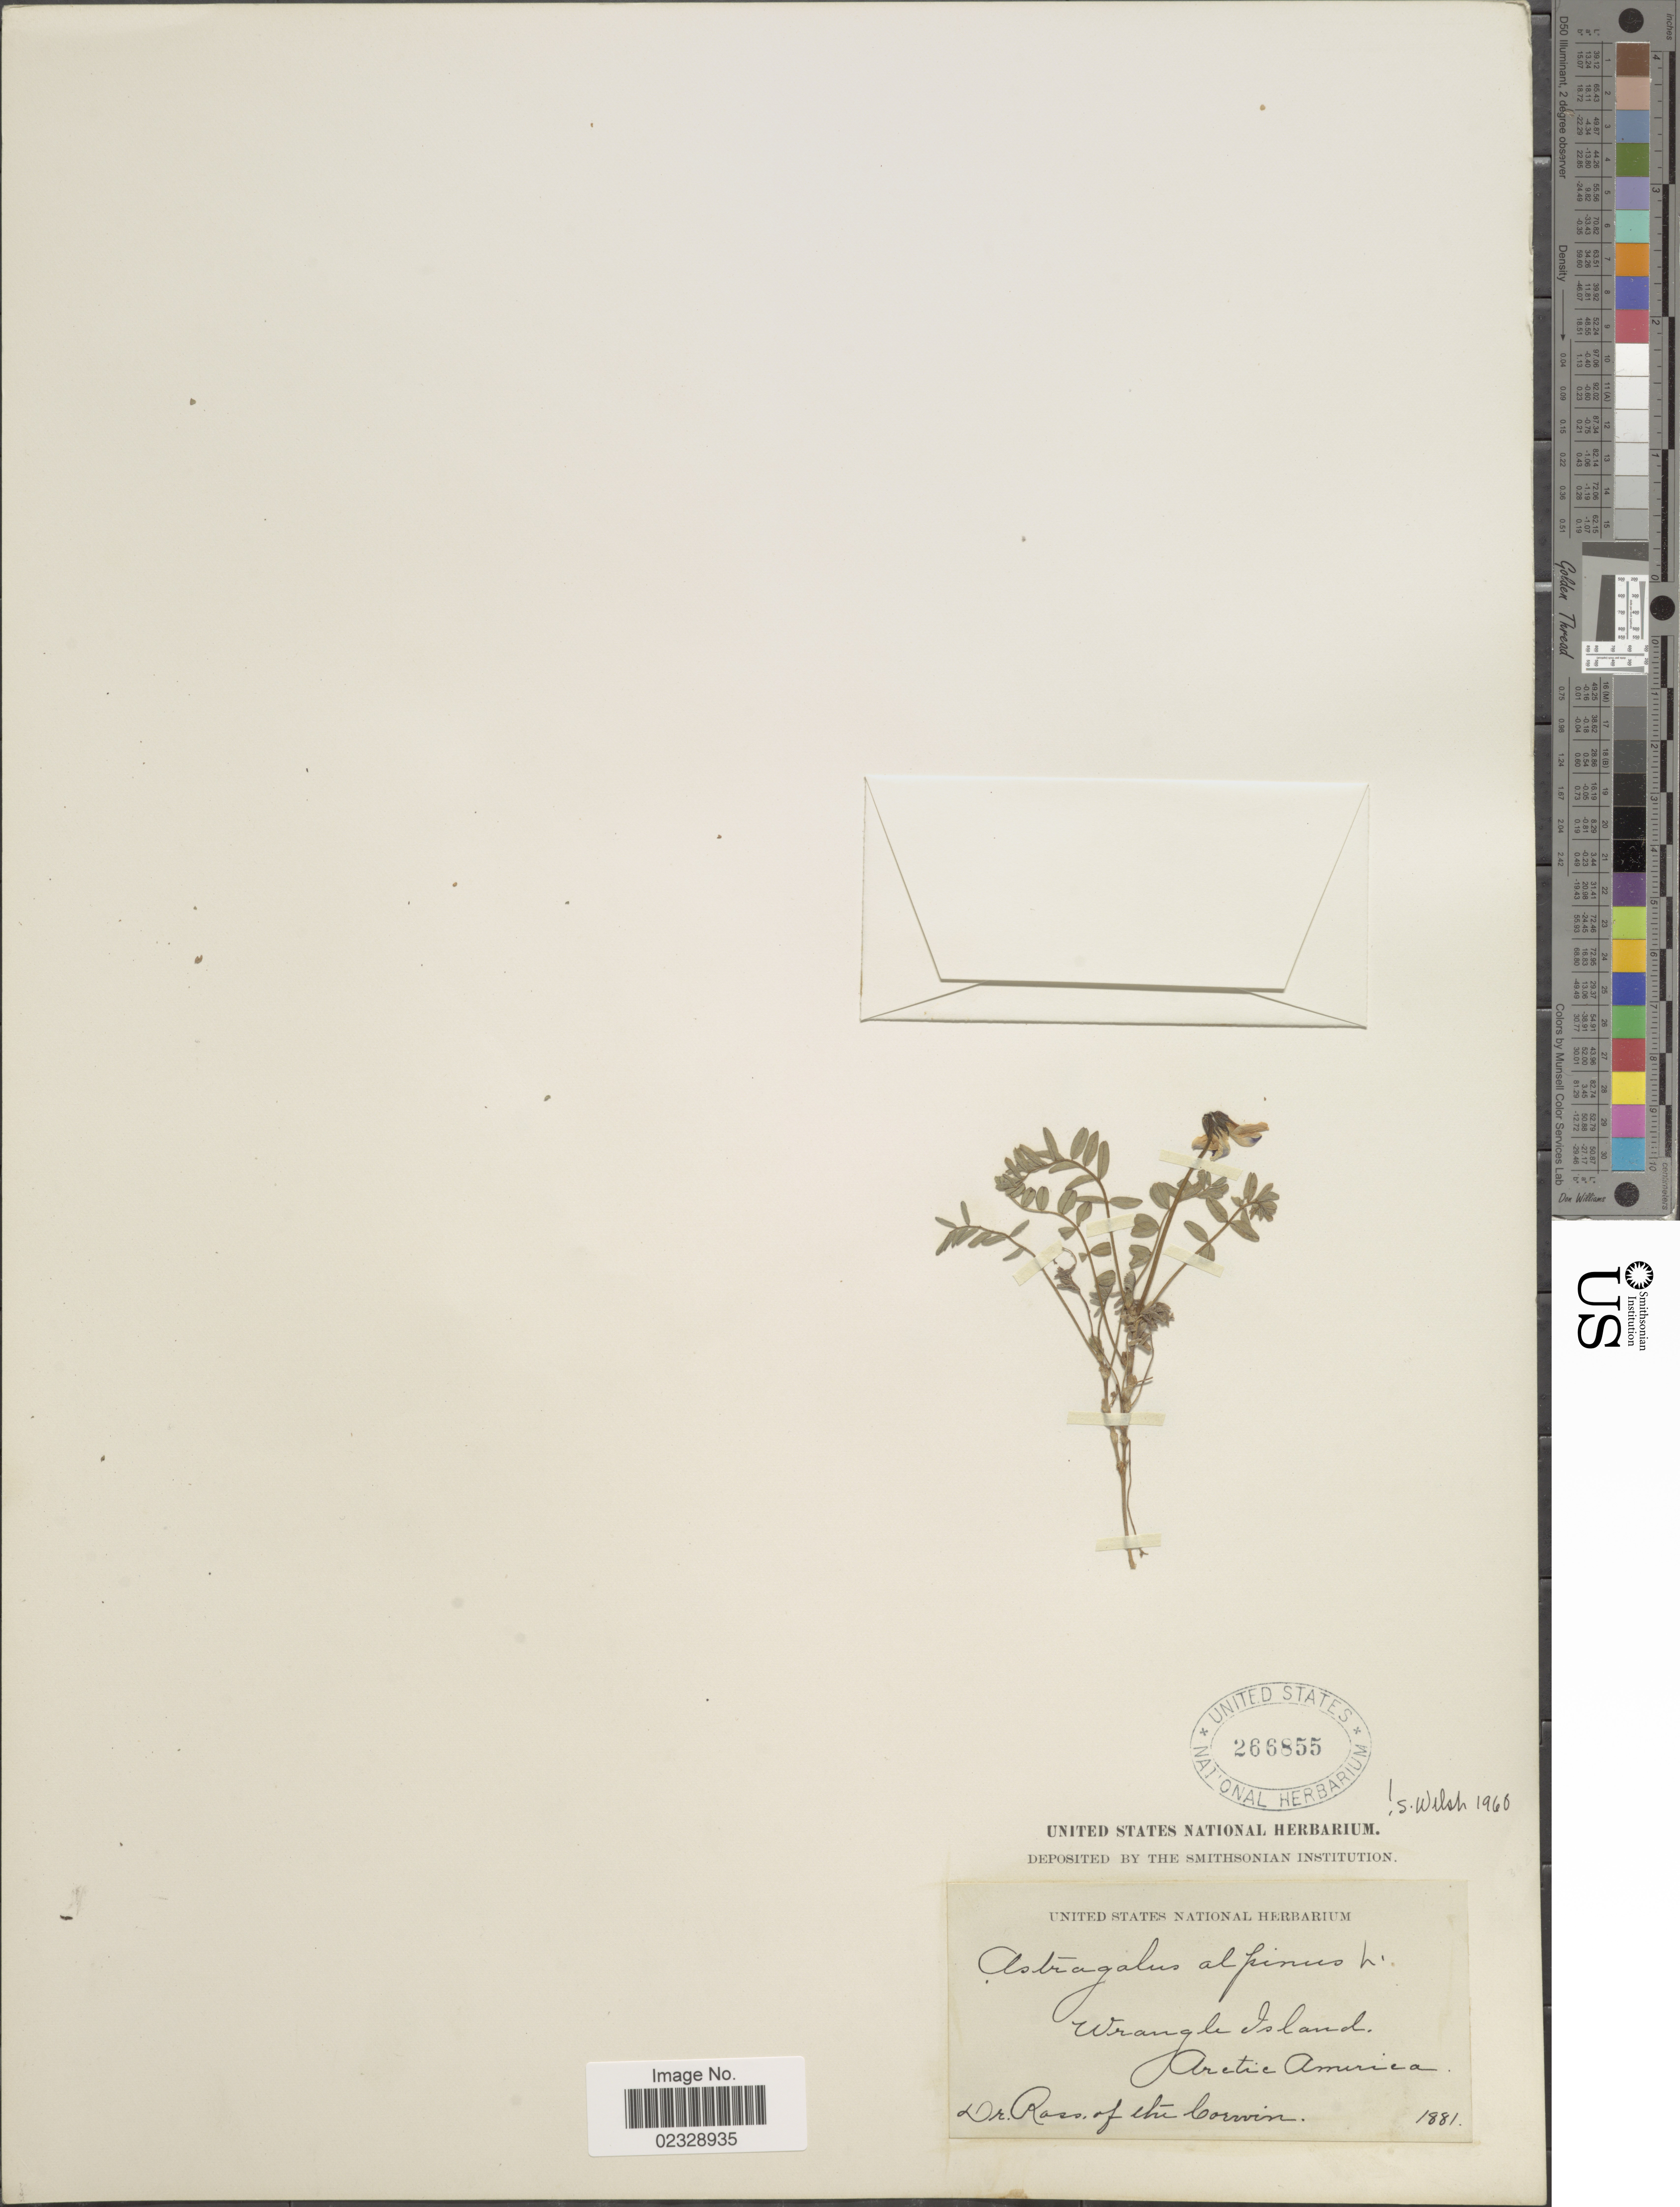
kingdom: Plantae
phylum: Tracheophyta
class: Magnoliopsida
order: Fabales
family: Fabaceae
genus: Astragalus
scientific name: Astragalus alpinus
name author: L.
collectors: Ross of the Corwin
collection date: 1881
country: Russian Federation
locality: Wrangle Island, Arctic America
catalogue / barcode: US 266855